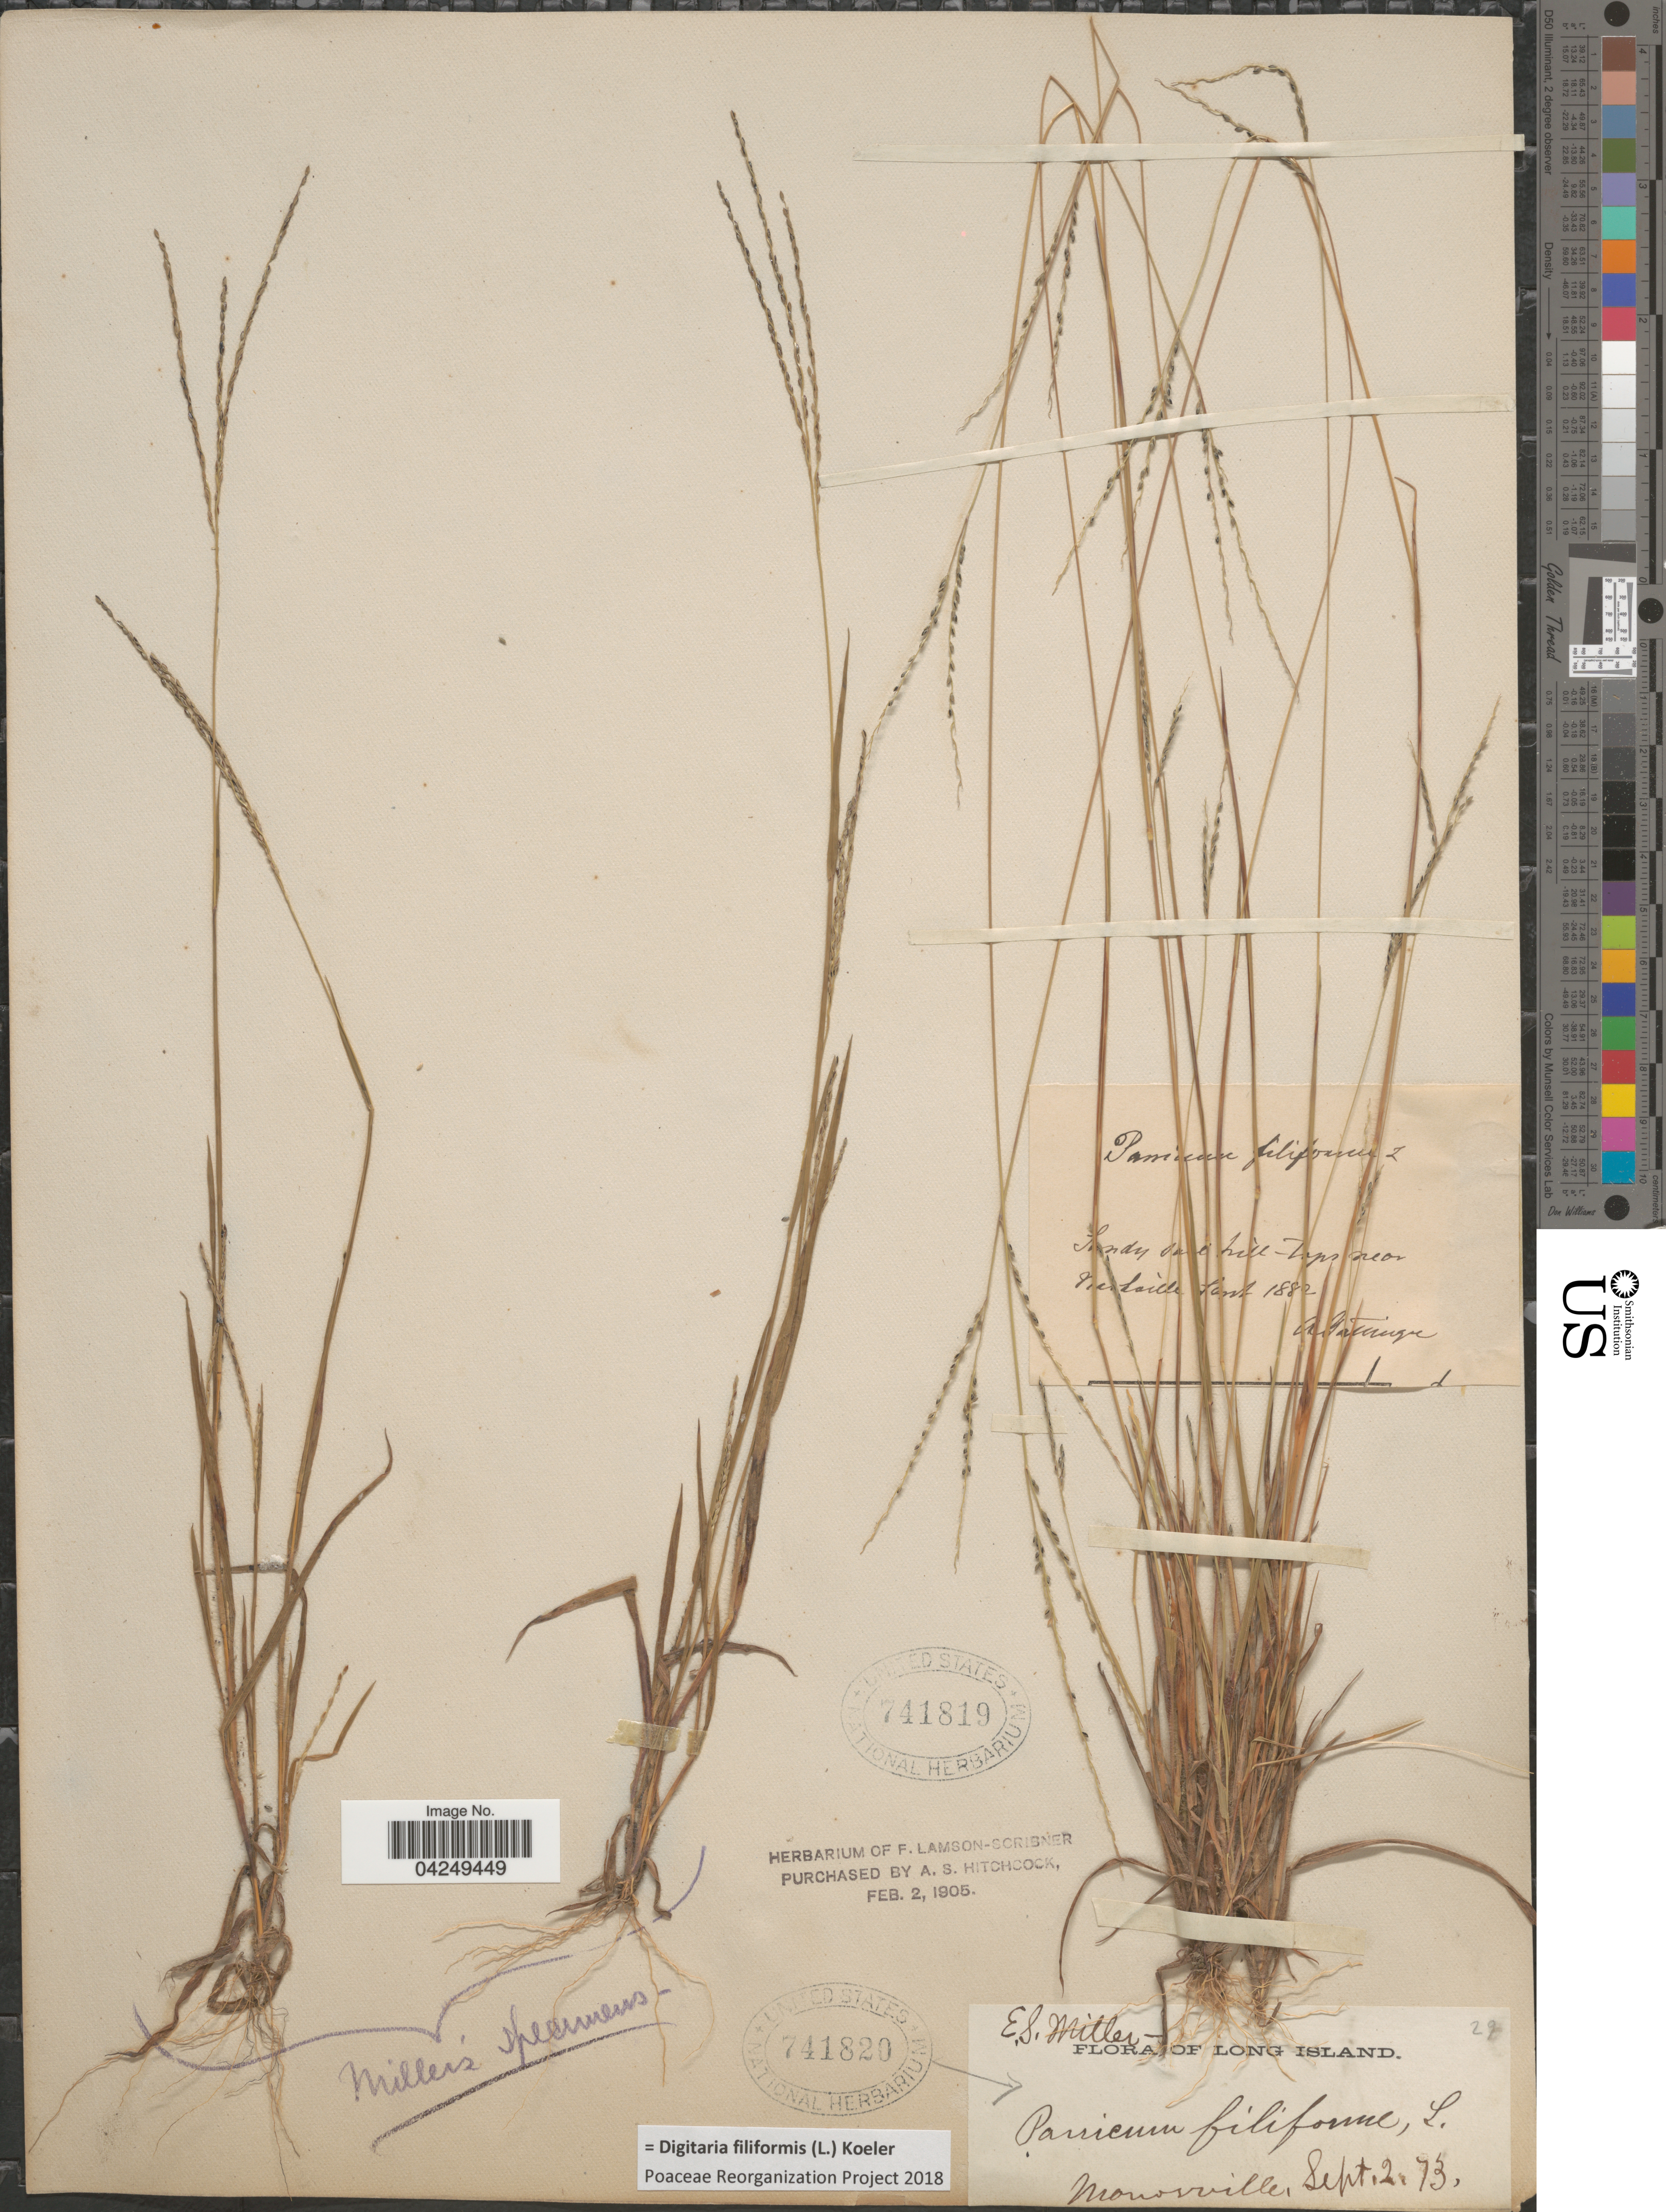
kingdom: Plantae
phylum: Tracheophyta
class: Liliopsida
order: Poales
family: Poaceae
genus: Digitaria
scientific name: Digitaria filiformis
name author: (L.) Koeler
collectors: E. S. Miller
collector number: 29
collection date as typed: Transcribed d/m/y: 2/9/73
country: United States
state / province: New York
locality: Long Island. Monoville.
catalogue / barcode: US 741820